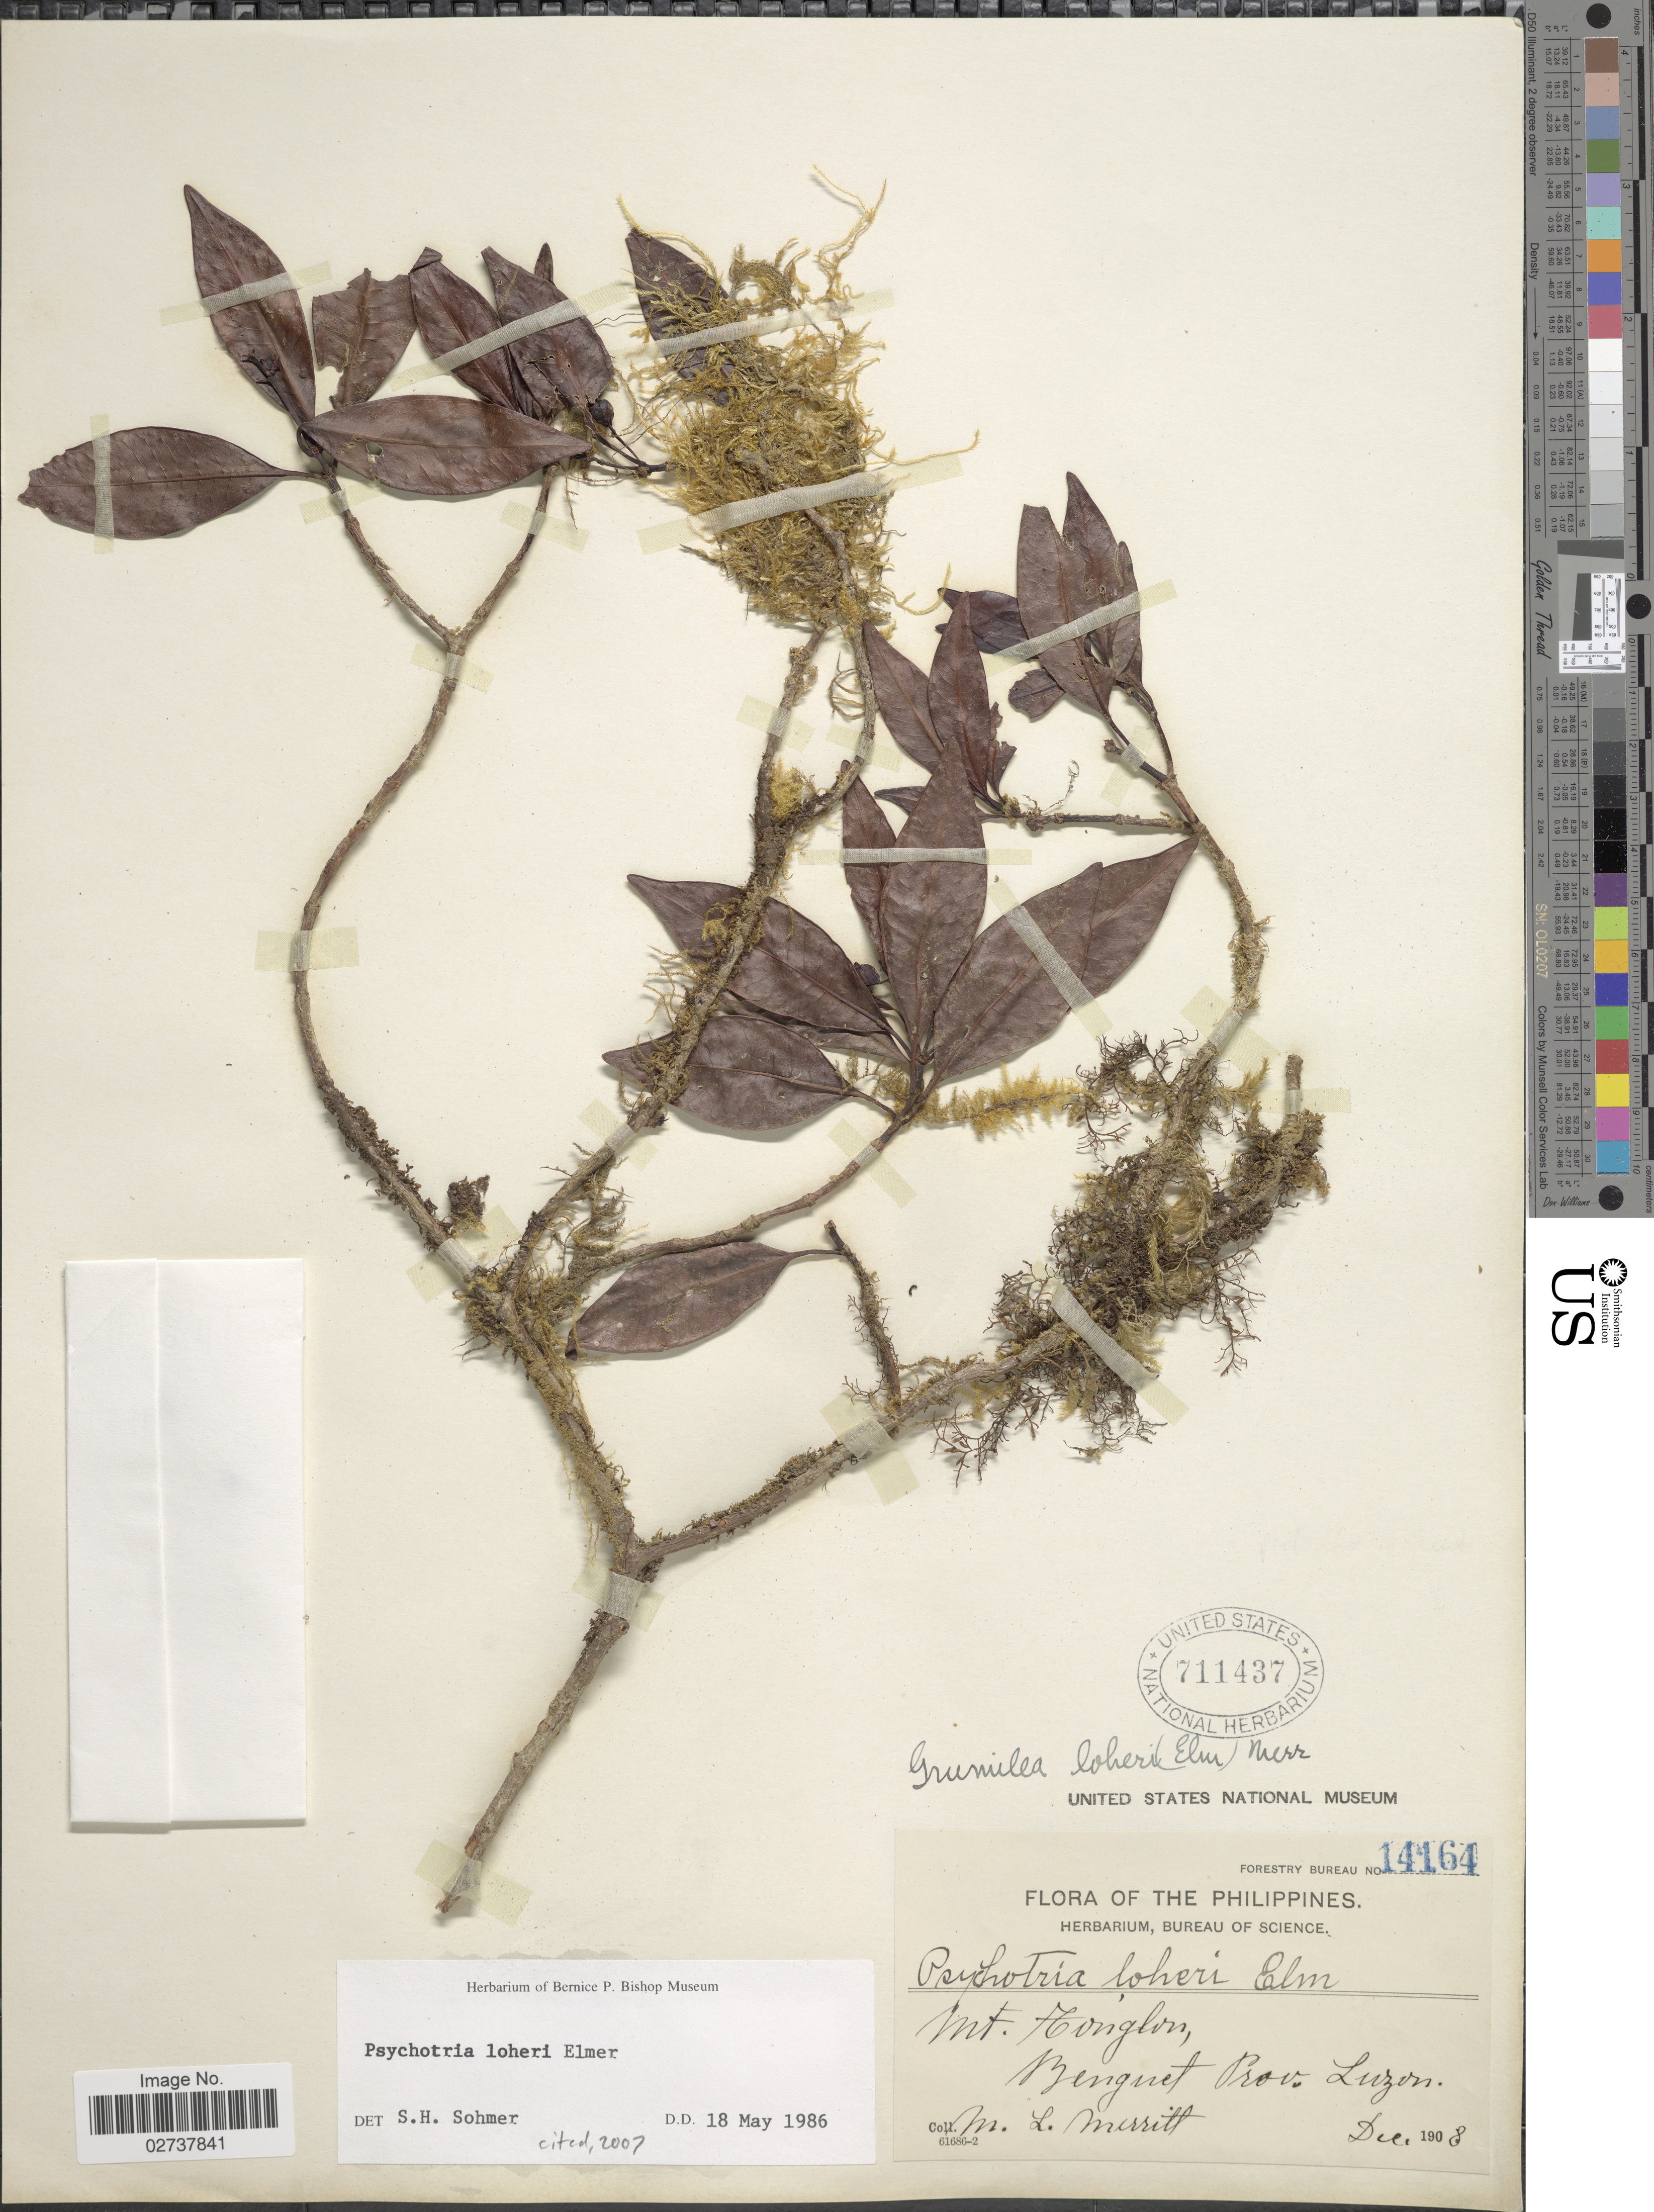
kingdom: Plantae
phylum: Tracheophyta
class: Magnoliopsida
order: Gentianales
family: Rubiaceae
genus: Psychotria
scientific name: Psychotria loheri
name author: Elmer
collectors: M. L. Merritt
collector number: Forestry Bureau 14164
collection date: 1908-12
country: Philippines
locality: Mt. Tonglon, Benguet Prov. Luzon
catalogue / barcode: US 711437